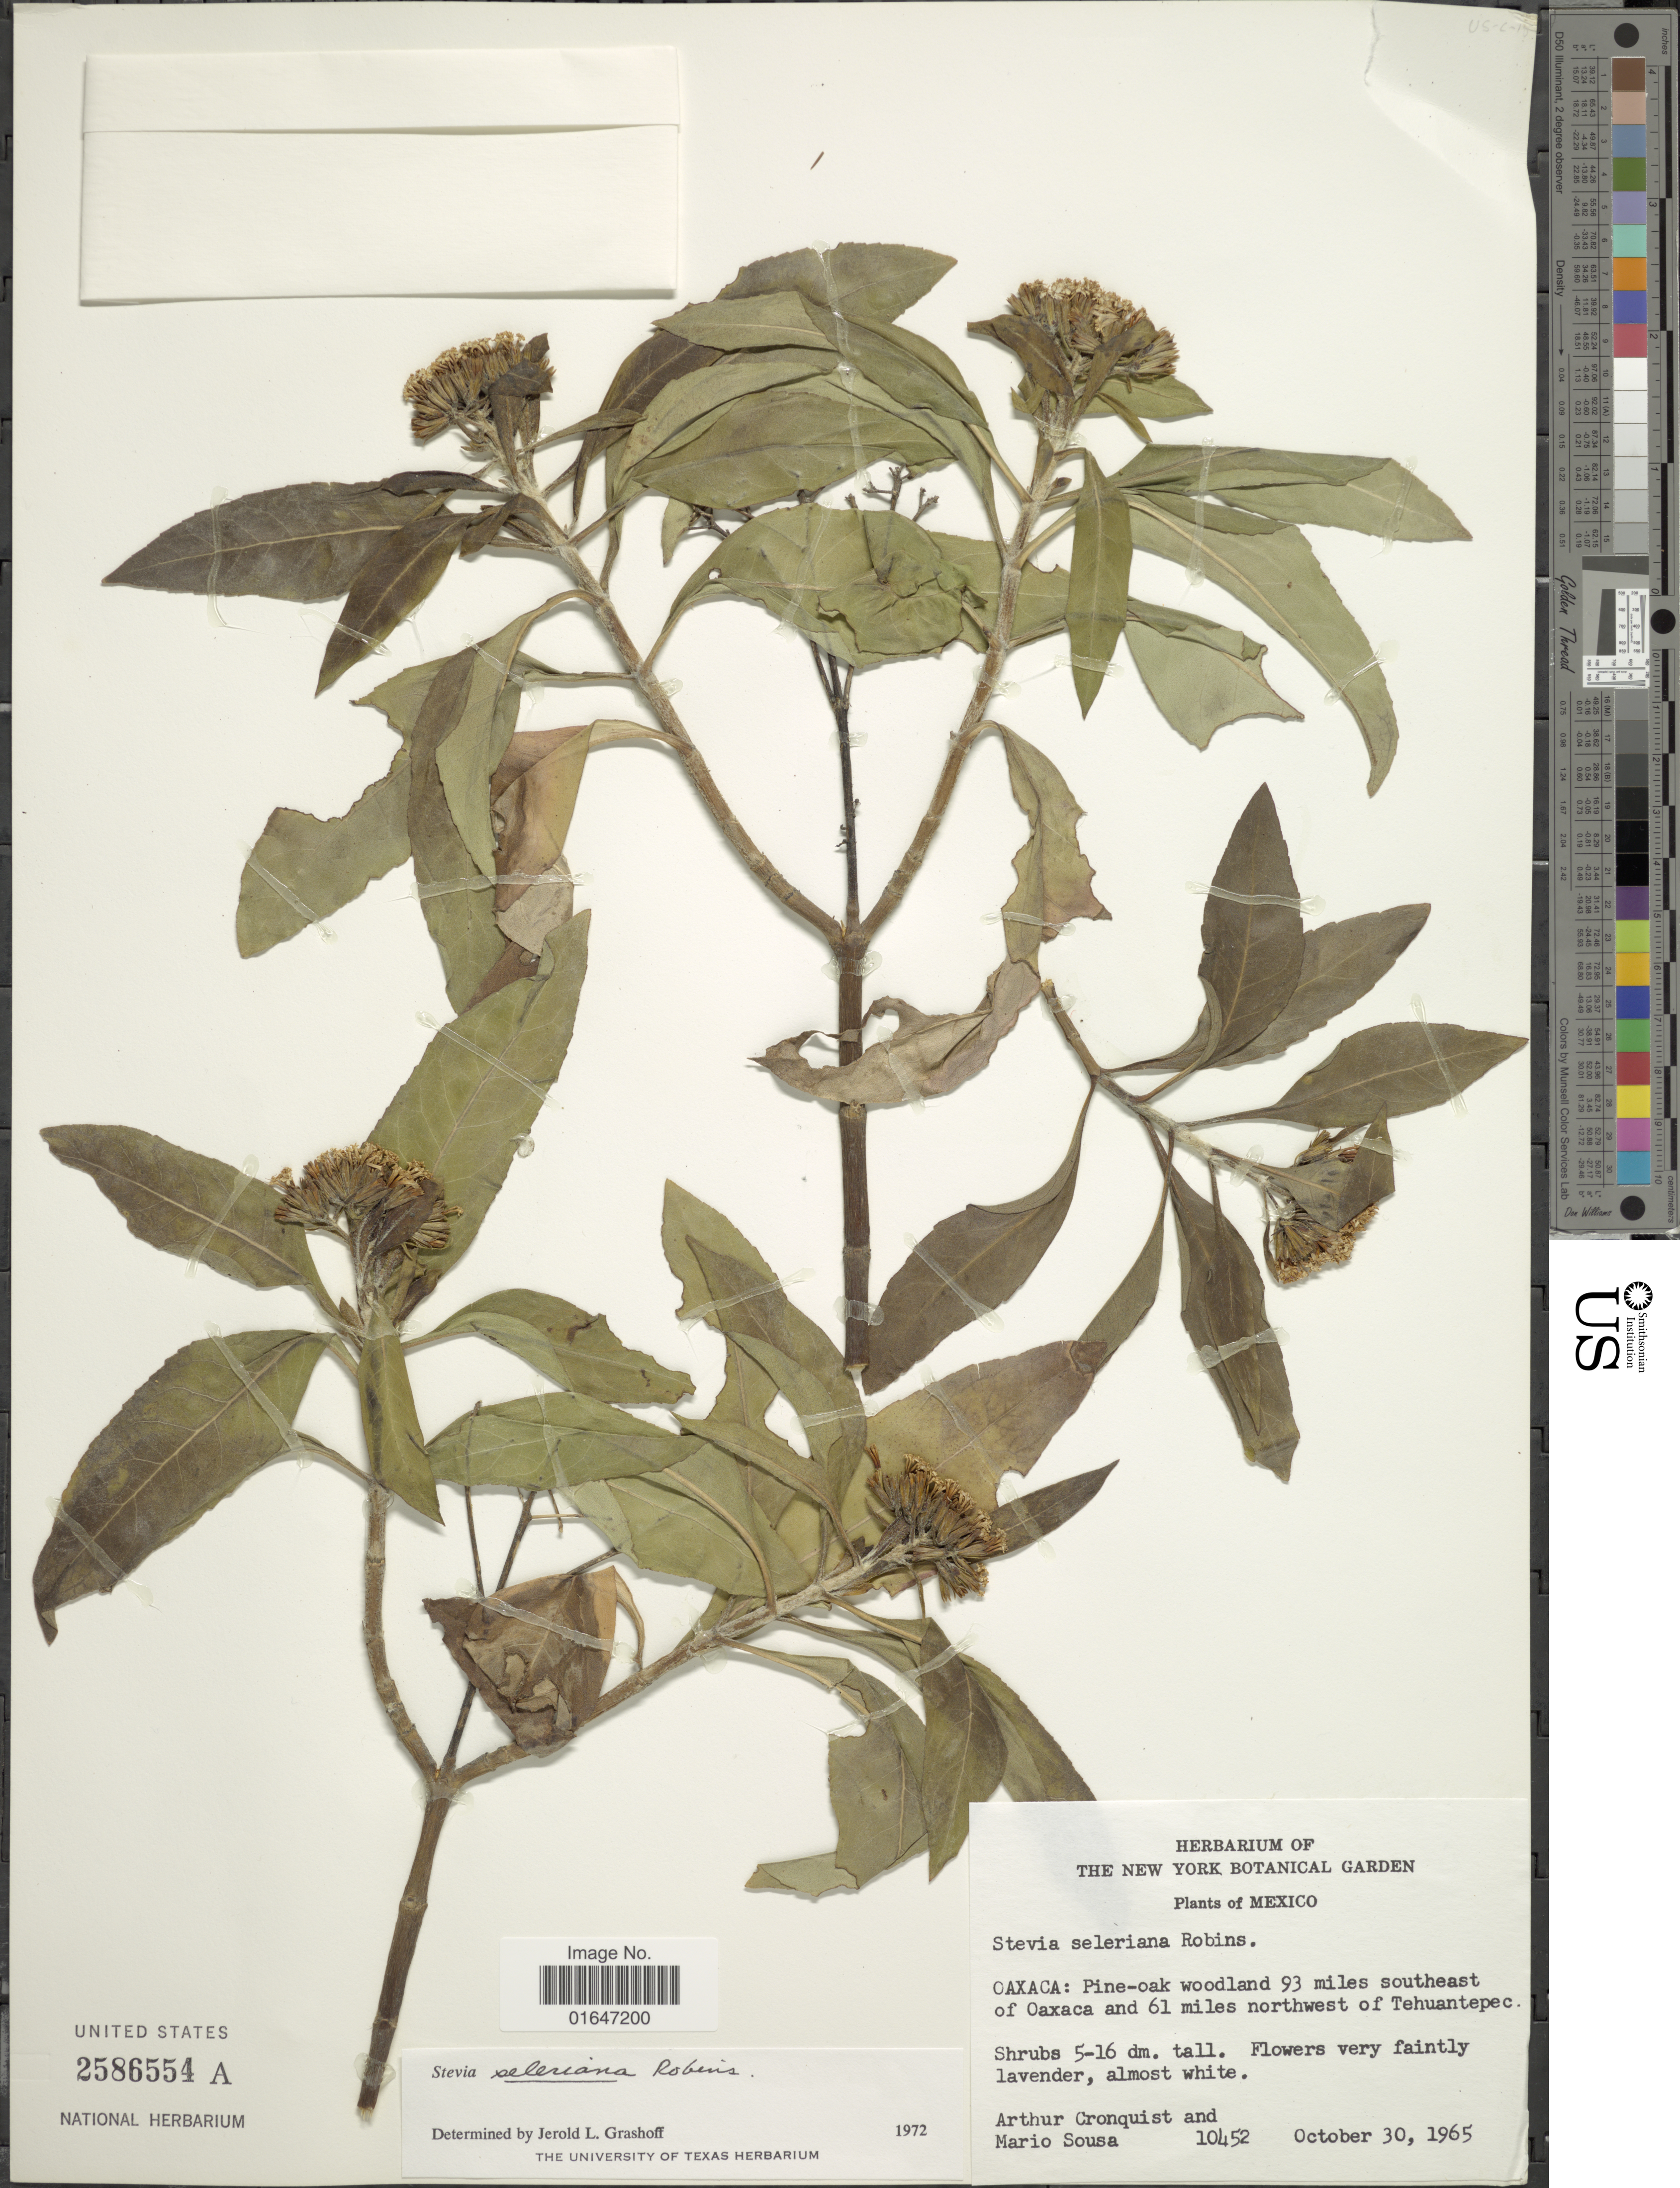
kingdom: Plantae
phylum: Tracheophyta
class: Magnoliopsida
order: Asterales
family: Asteraceae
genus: Stevia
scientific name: Stevia seleriana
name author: B.L. Rob.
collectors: A. J. Cronquist & M. Sousa S.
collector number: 10452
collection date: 1965-10-30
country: Mexico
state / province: Oaxaca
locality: Pine - oak woodland 93 miles southeast of Oaxxaca and 61 miles northwest of Tehuantepec.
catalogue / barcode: US 2585554A